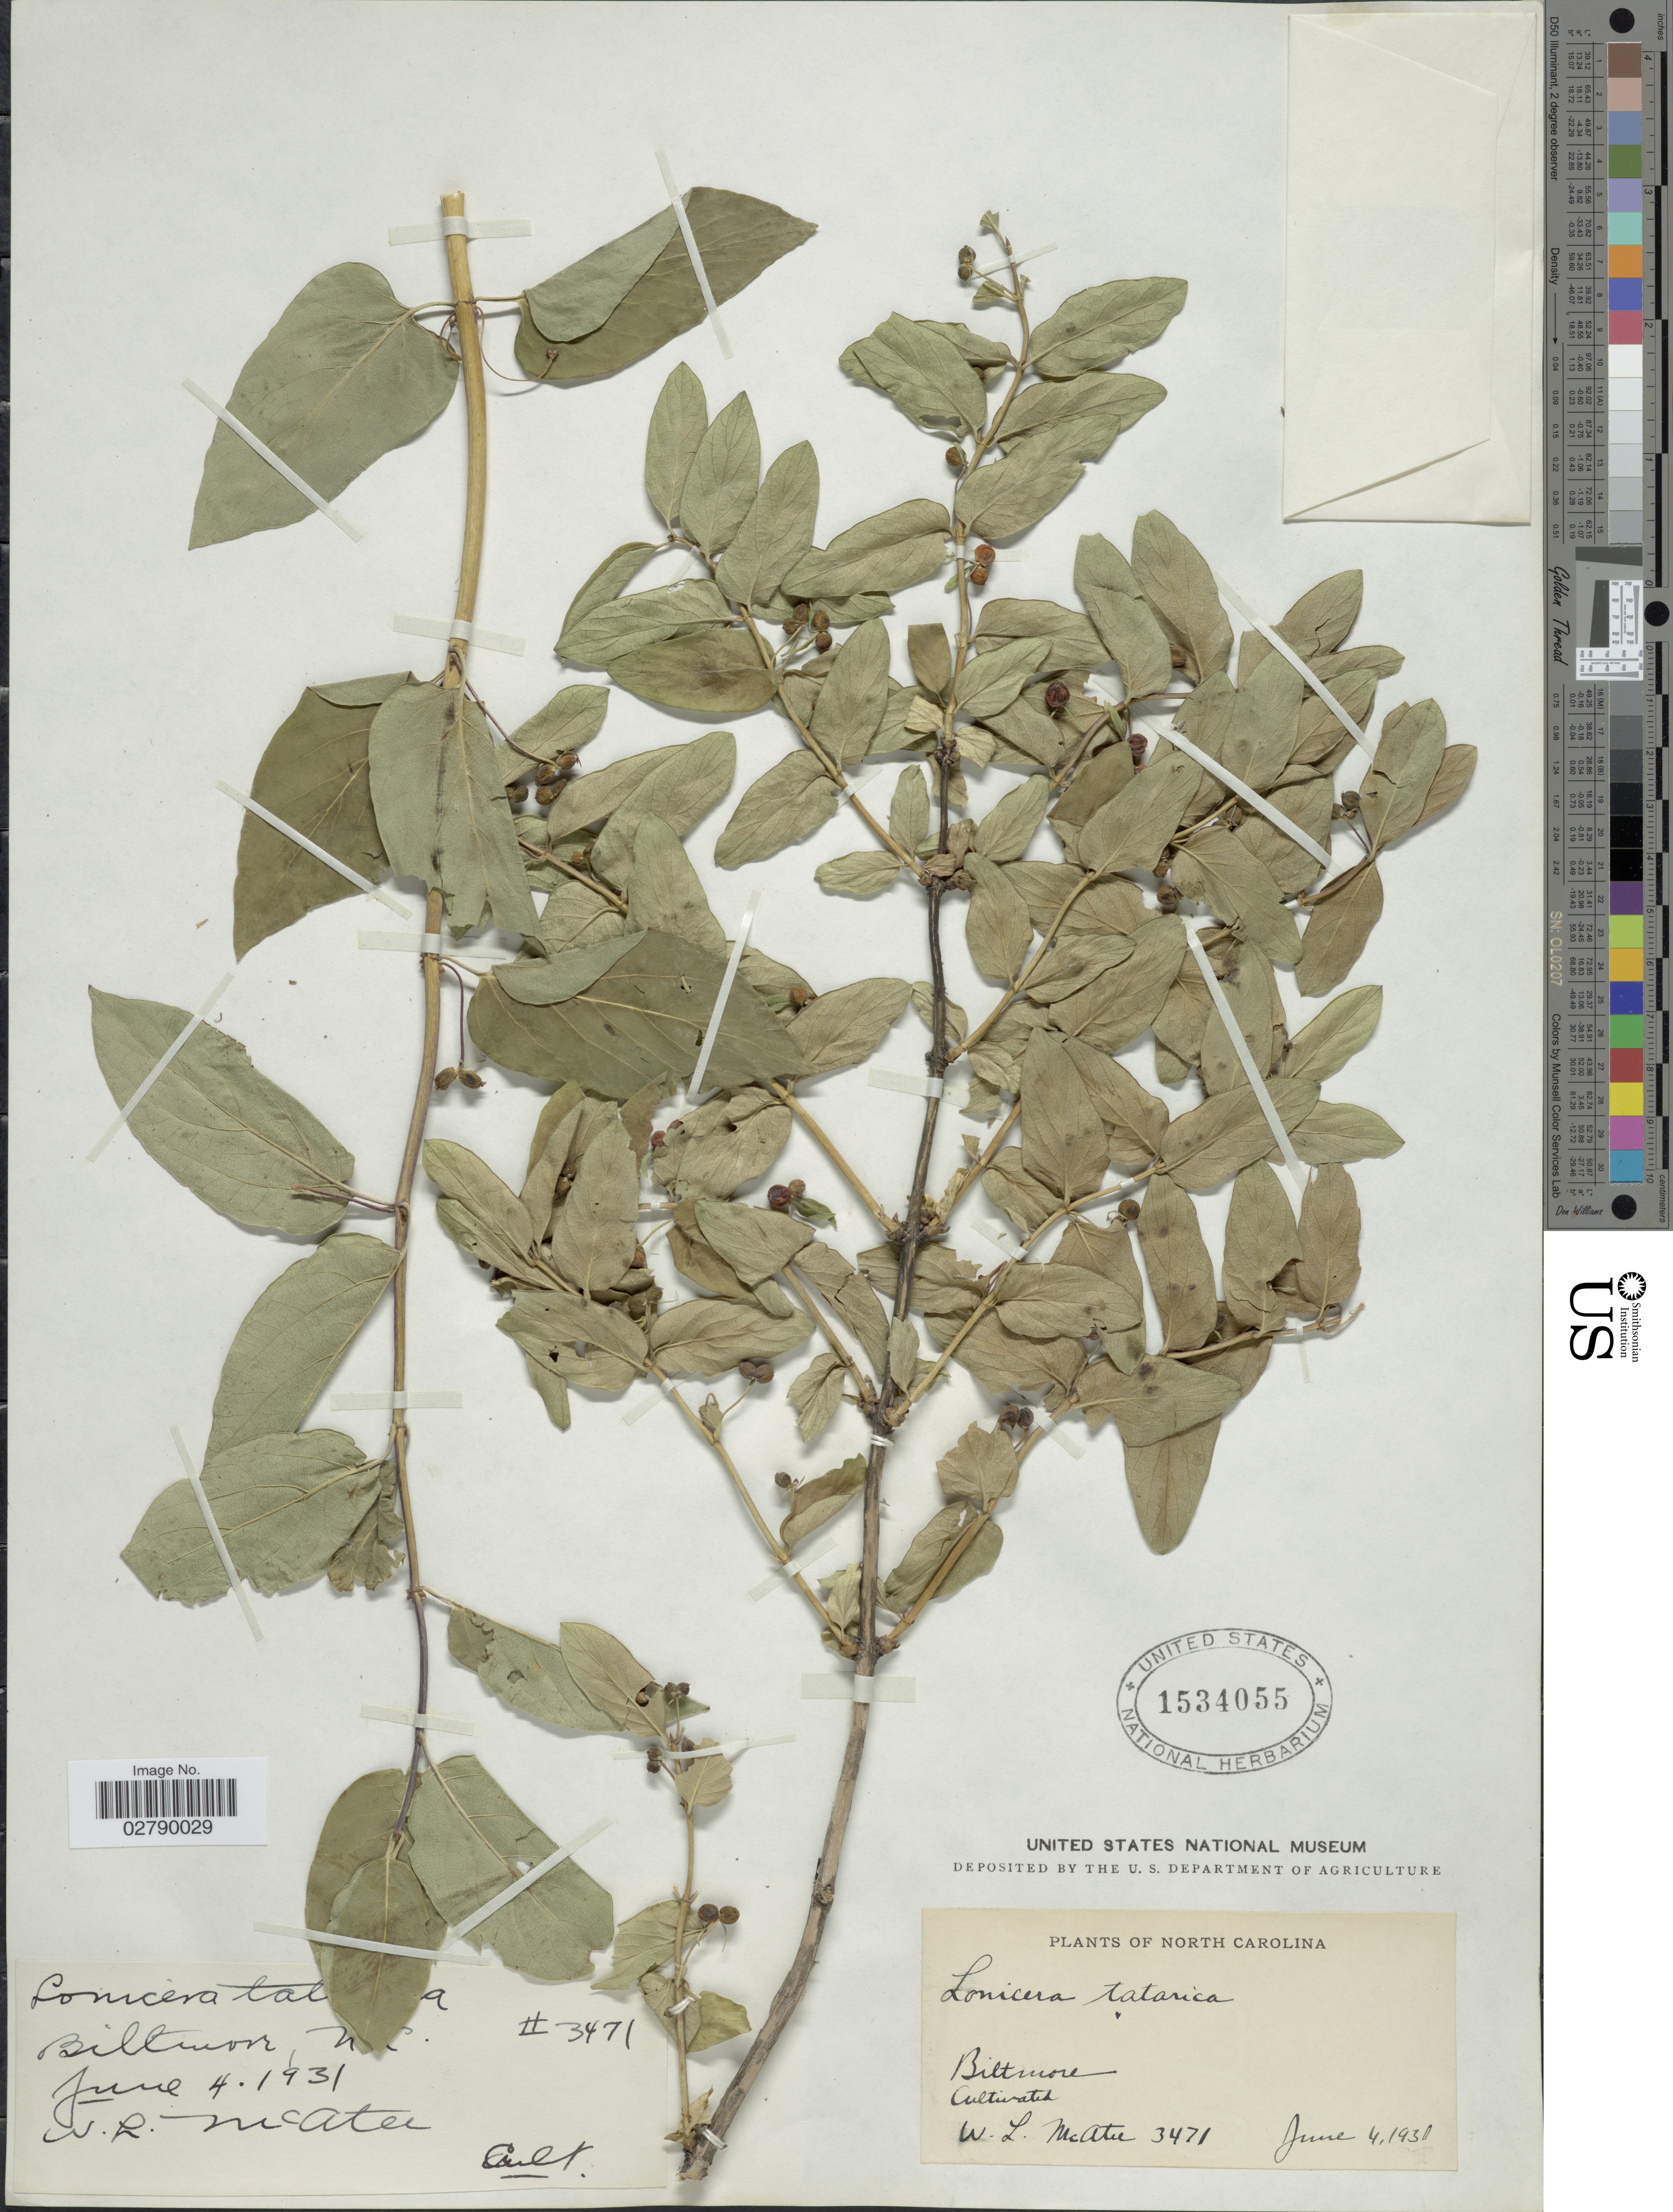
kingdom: Plantae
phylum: Tracheophyta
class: Magnoliopsida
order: Dipsacales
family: Caprifoliaceae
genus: Lonicera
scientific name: Lonicera tatarica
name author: L.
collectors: W. McAtee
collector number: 3471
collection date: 1931-06-04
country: United States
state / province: North Carolina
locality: Biltmore.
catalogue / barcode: US 1534055